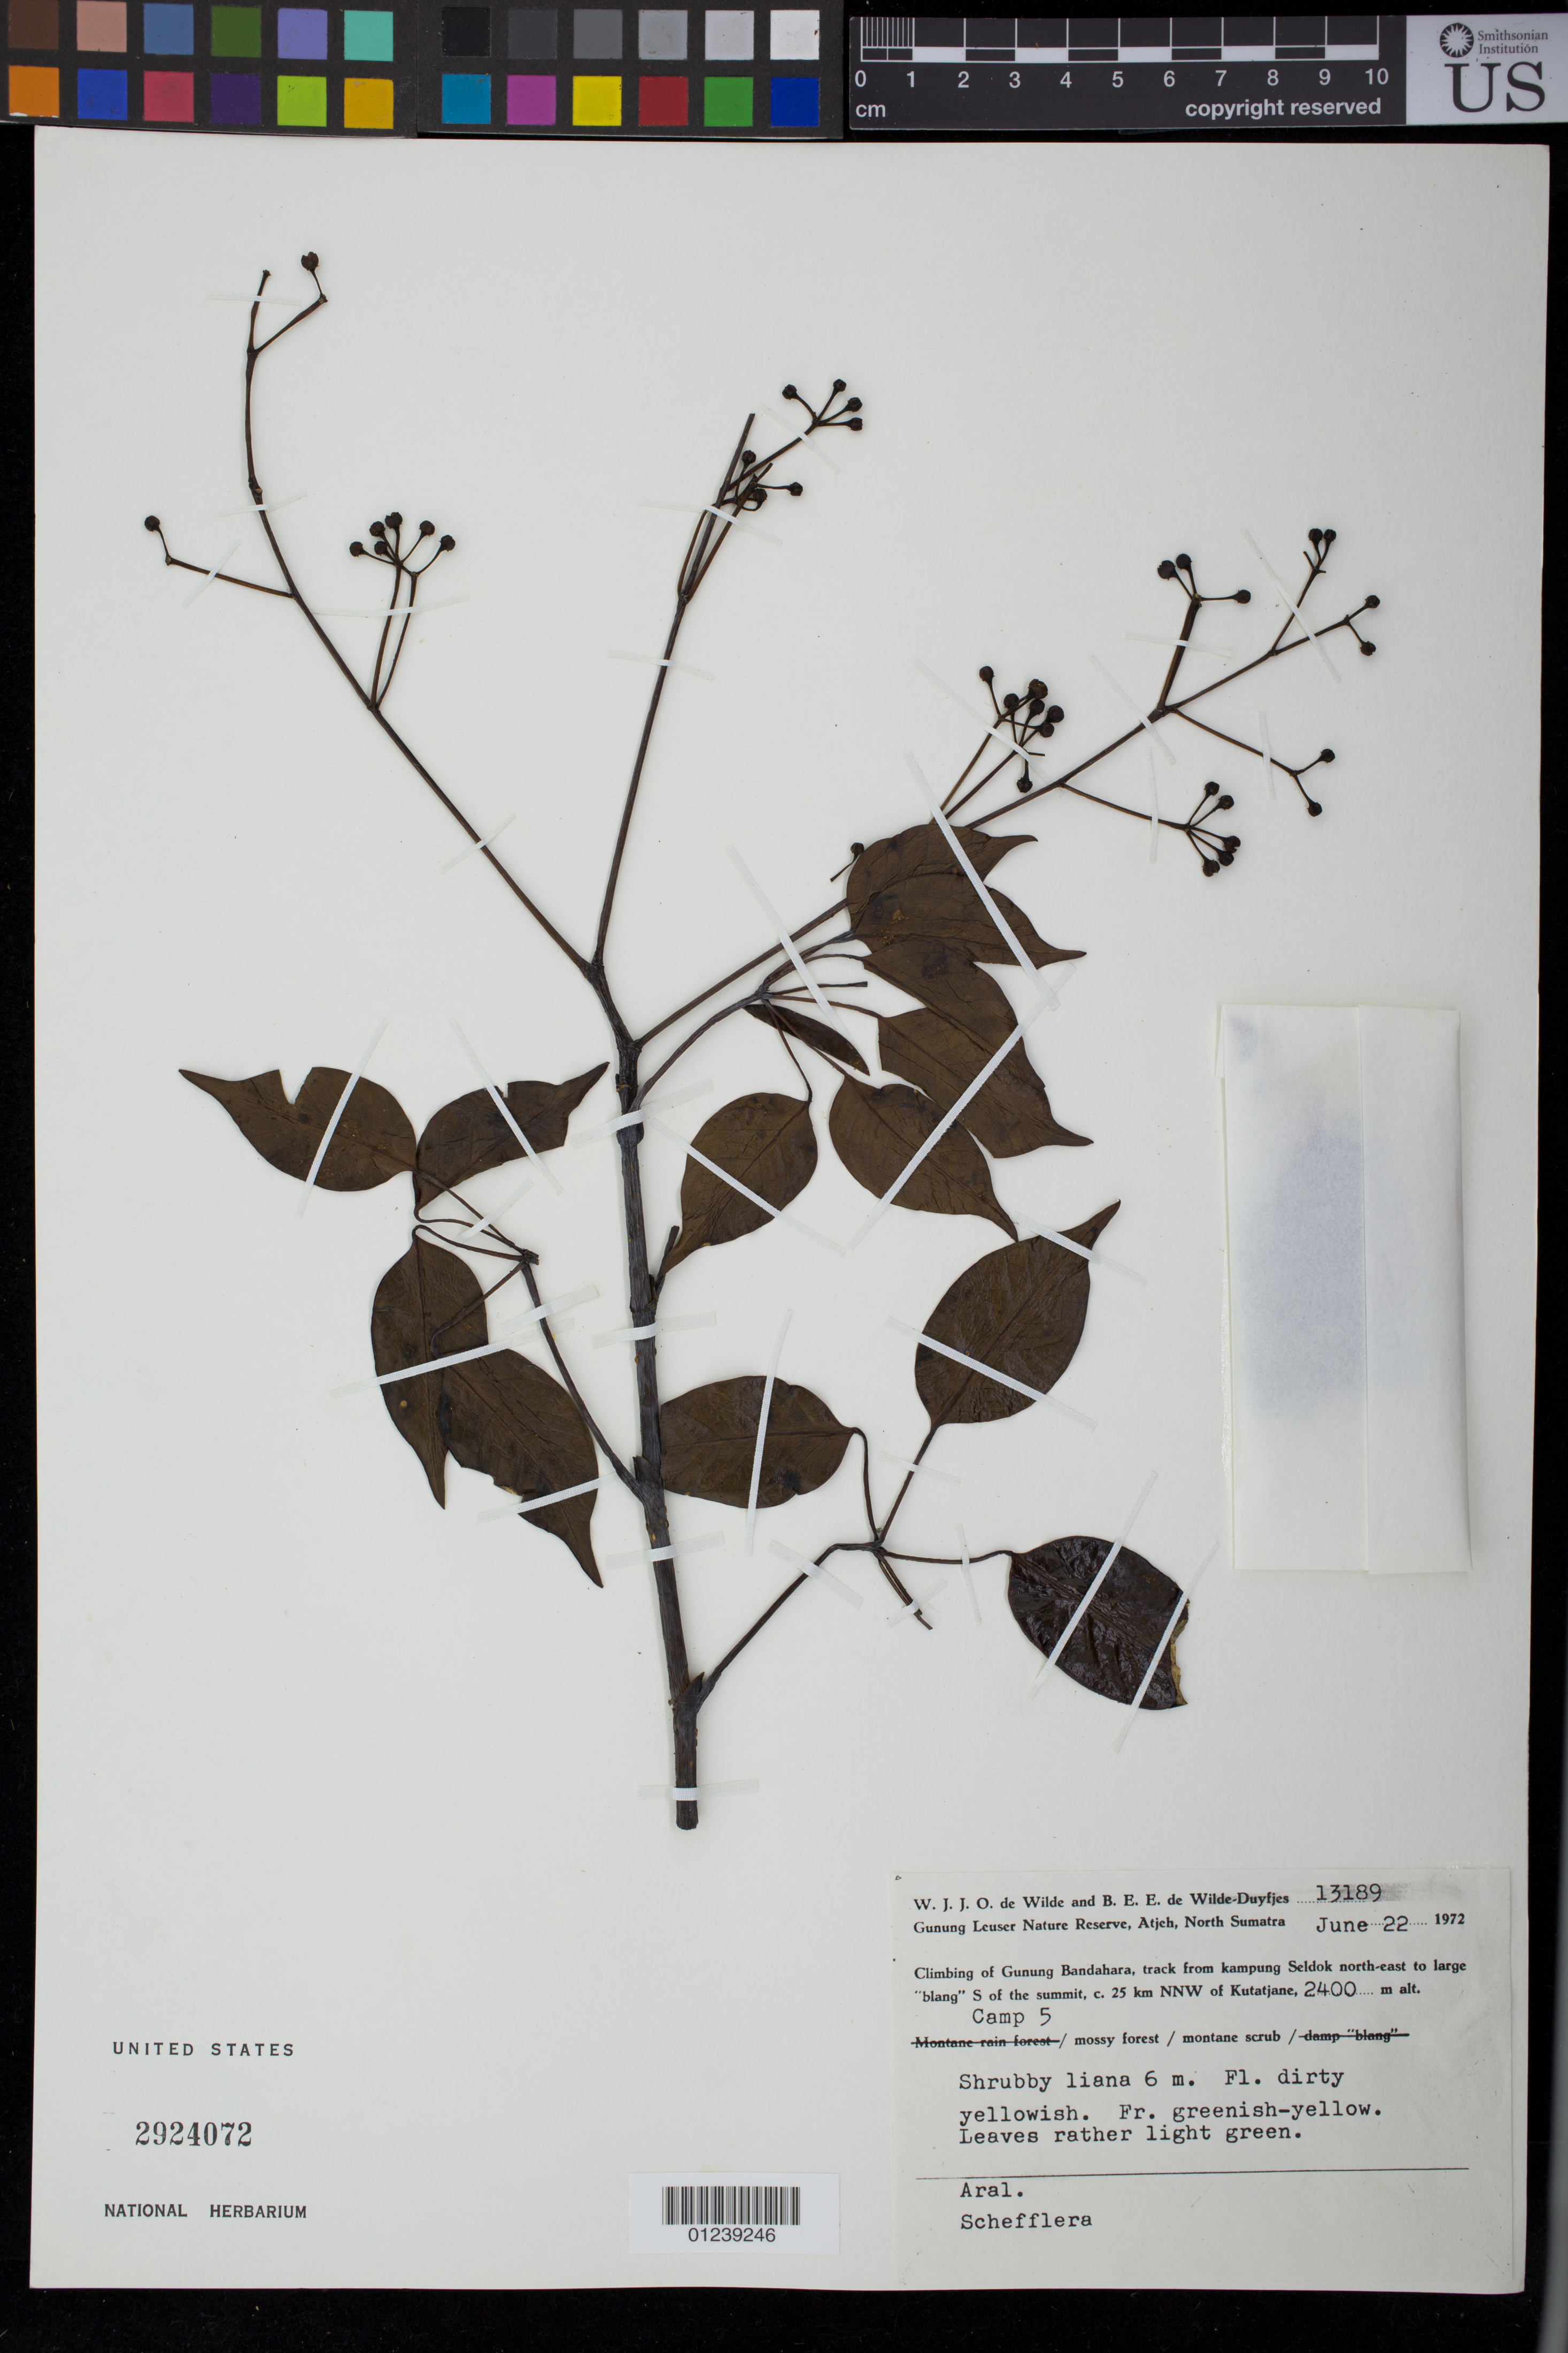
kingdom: Plantae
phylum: Tracheophyta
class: Magnoliopsida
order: Apiales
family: Araliaceae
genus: Schefflera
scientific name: Schefflera sp.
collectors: W. J. de Wilde & B. E. de Wilde-Duyfjes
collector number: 13189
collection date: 1972-06-22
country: Indonesia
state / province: Sumatra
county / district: Sumatera Utara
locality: Gunung Leuser Nature Reserve, Atjeh. Climbing of Gunung Bandahara, track from kampung Seldok north-east to large "blang" S of the summit, c. 25 km NNW of Kutatjane, Camp 5.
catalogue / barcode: US 2924072